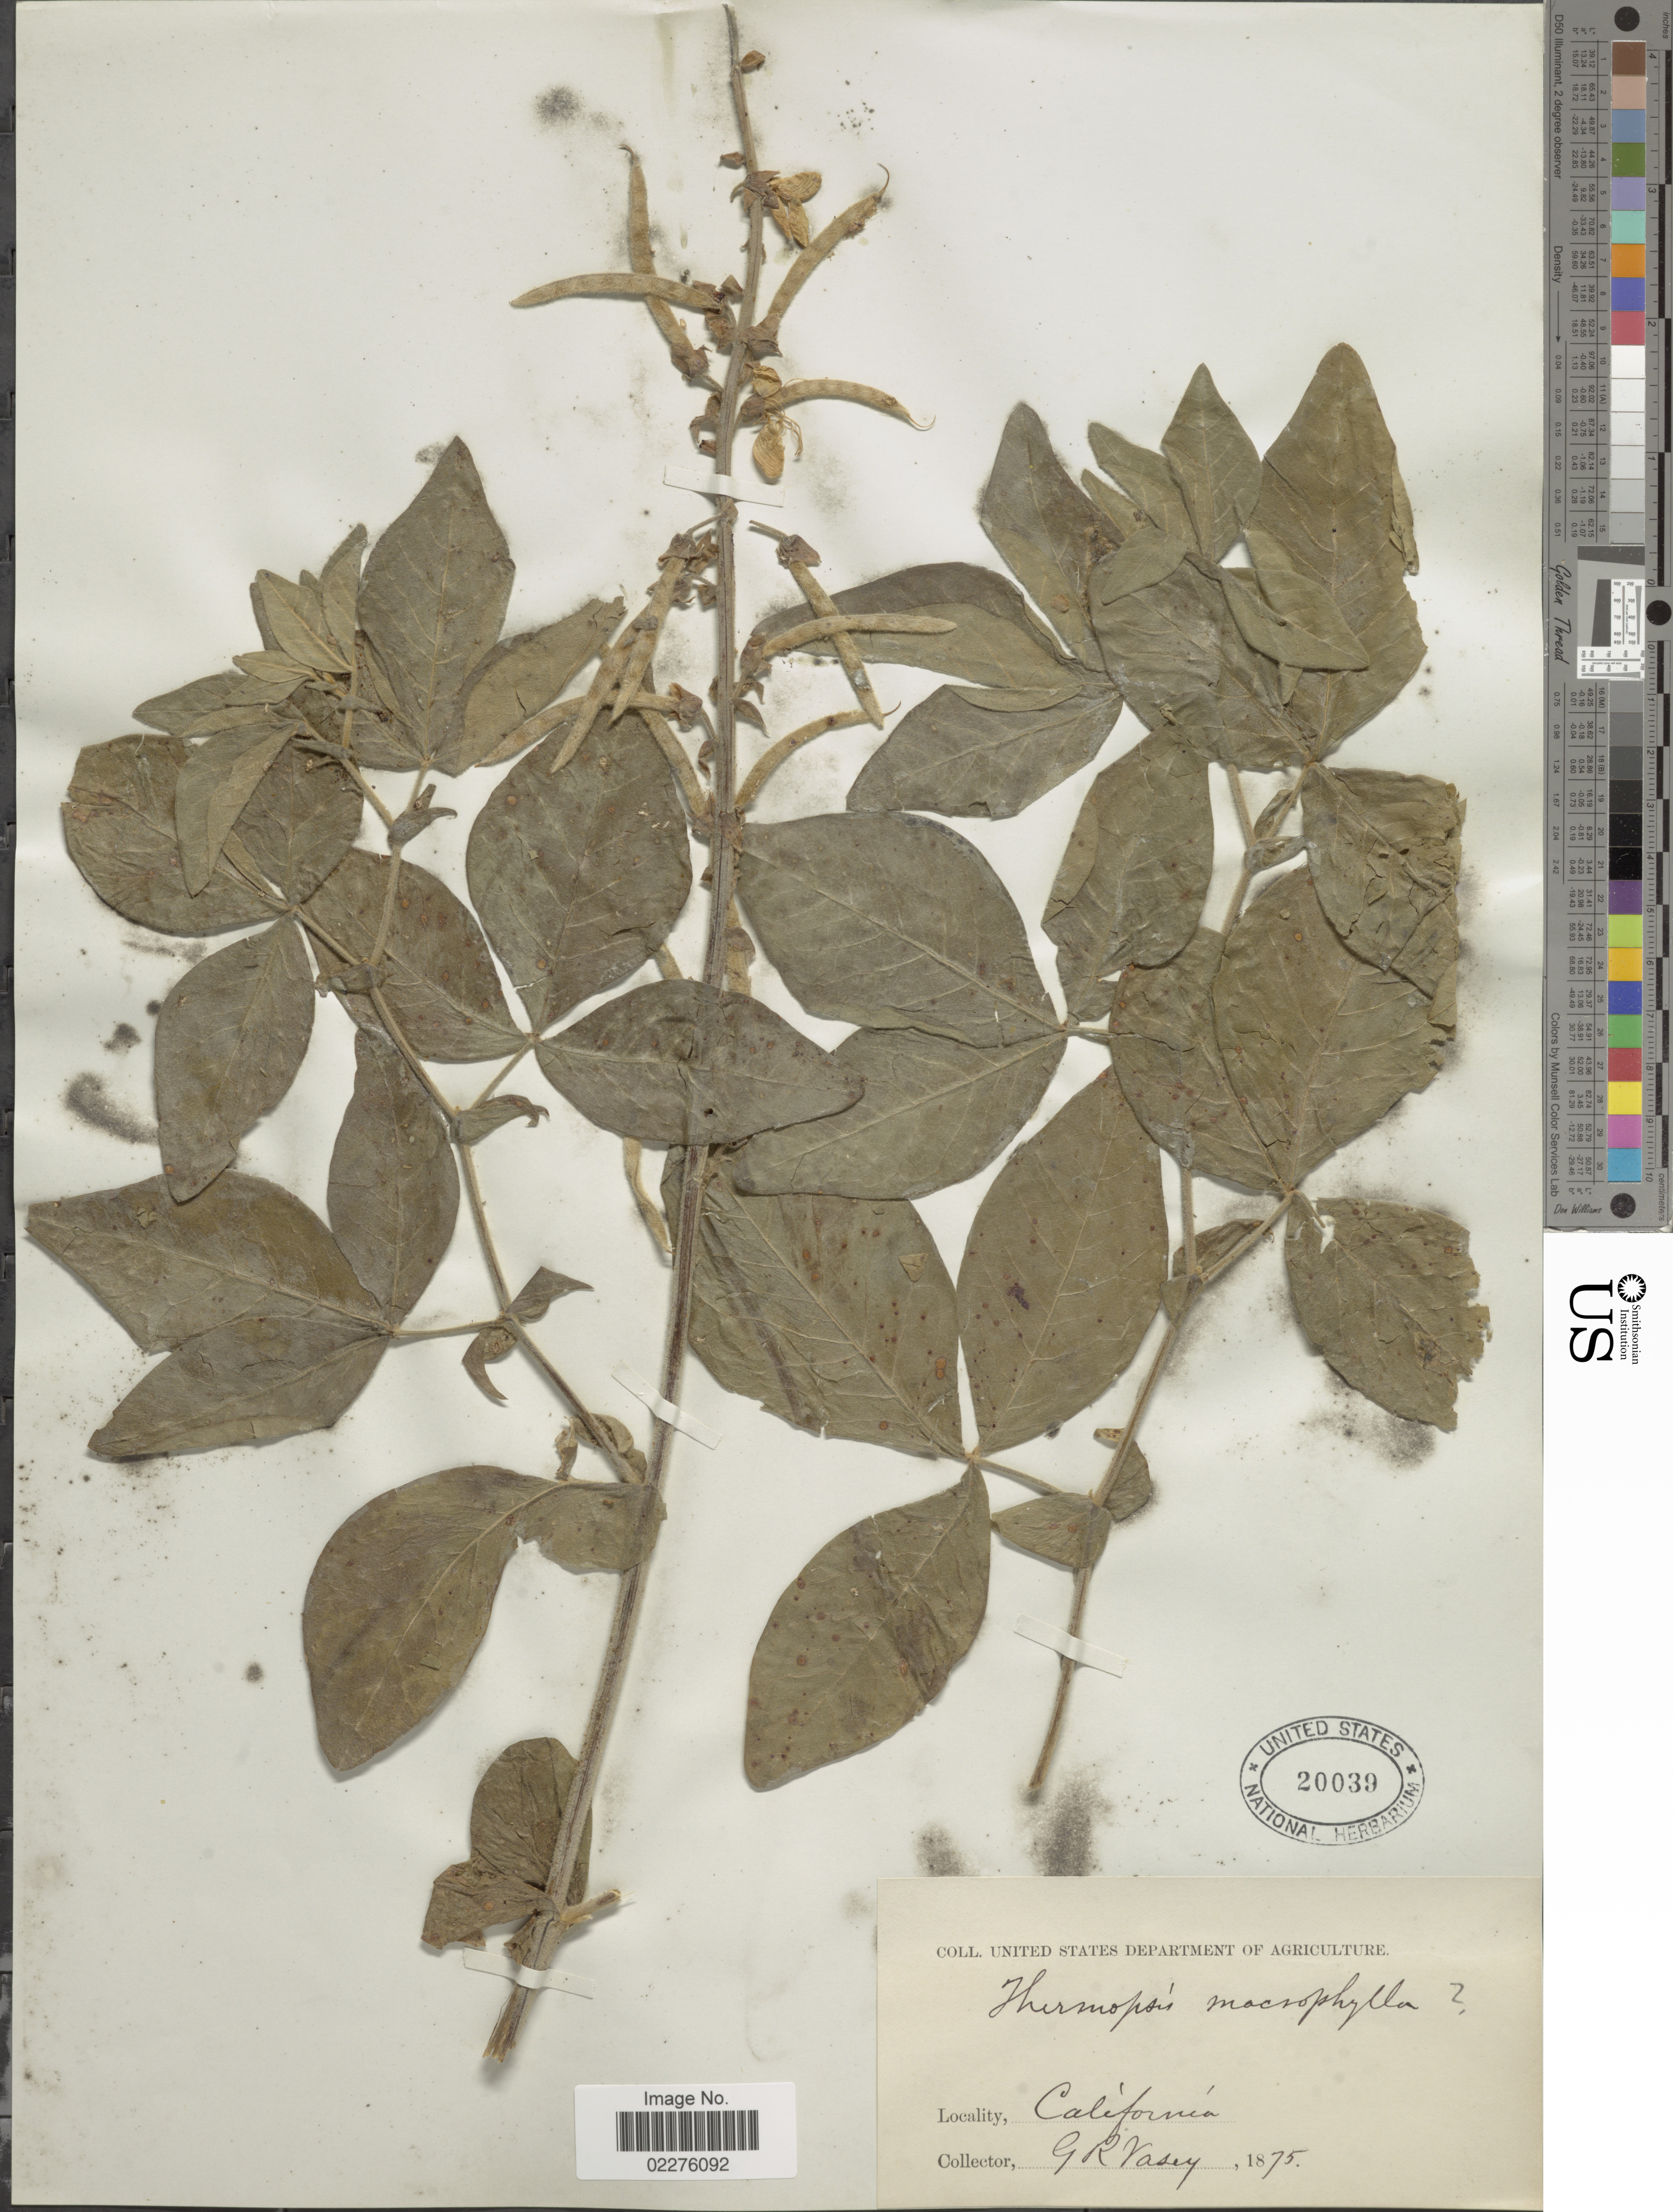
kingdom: Plantae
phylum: Tracheophyta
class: Magnoliopsida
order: Fabales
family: Fabaceae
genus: Thermopsis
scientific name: Thermopsis macrophylla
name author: Hook. & Arn.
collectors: G. R. Vasey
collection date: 1875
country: United States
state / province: California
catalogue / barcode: US 20039